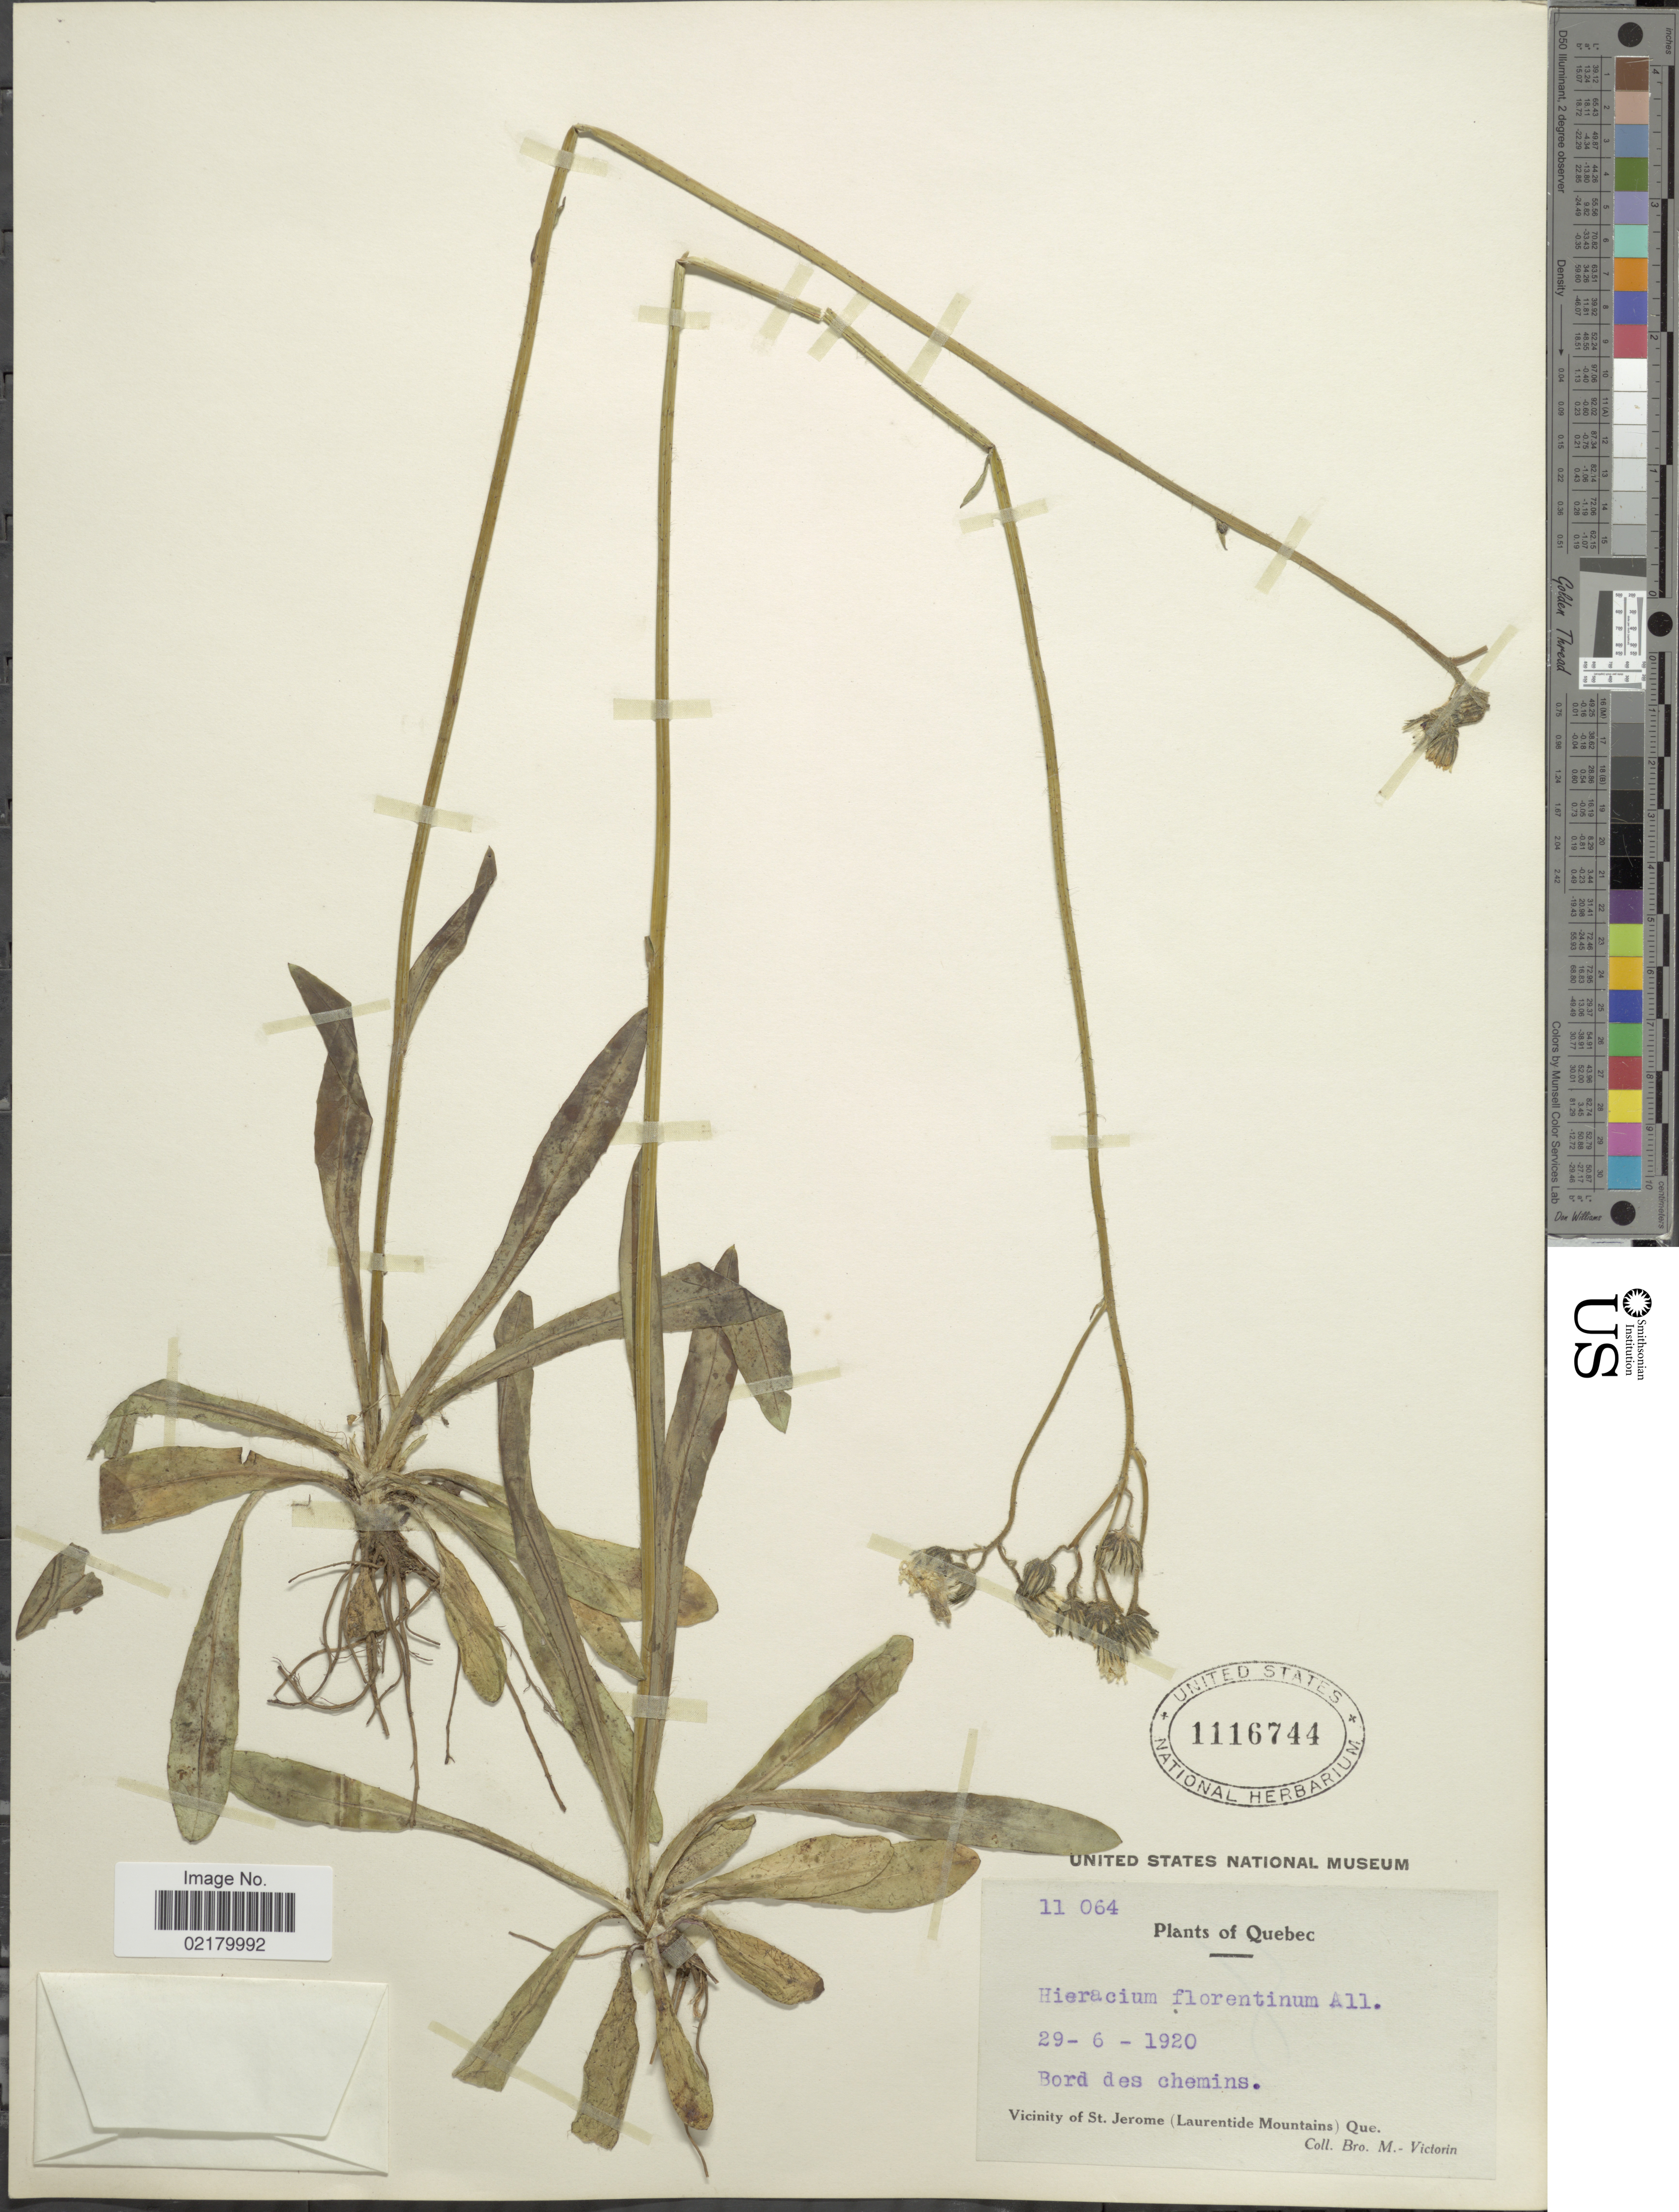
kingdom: Plantae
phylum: Tracheophyta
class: Magnoliopsida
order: Asterales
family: Asteraceae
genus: Pilosella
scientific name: Pilosella piloselloides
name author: (Vill.) Soják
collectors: Fr. Marie-Victorin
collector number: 11064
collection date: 1920-06-29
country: Canada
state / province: Quebec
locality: Bord des chemins. Vicinity f St. Jerome (Laurentide Mountains)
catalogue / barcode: US 1116744